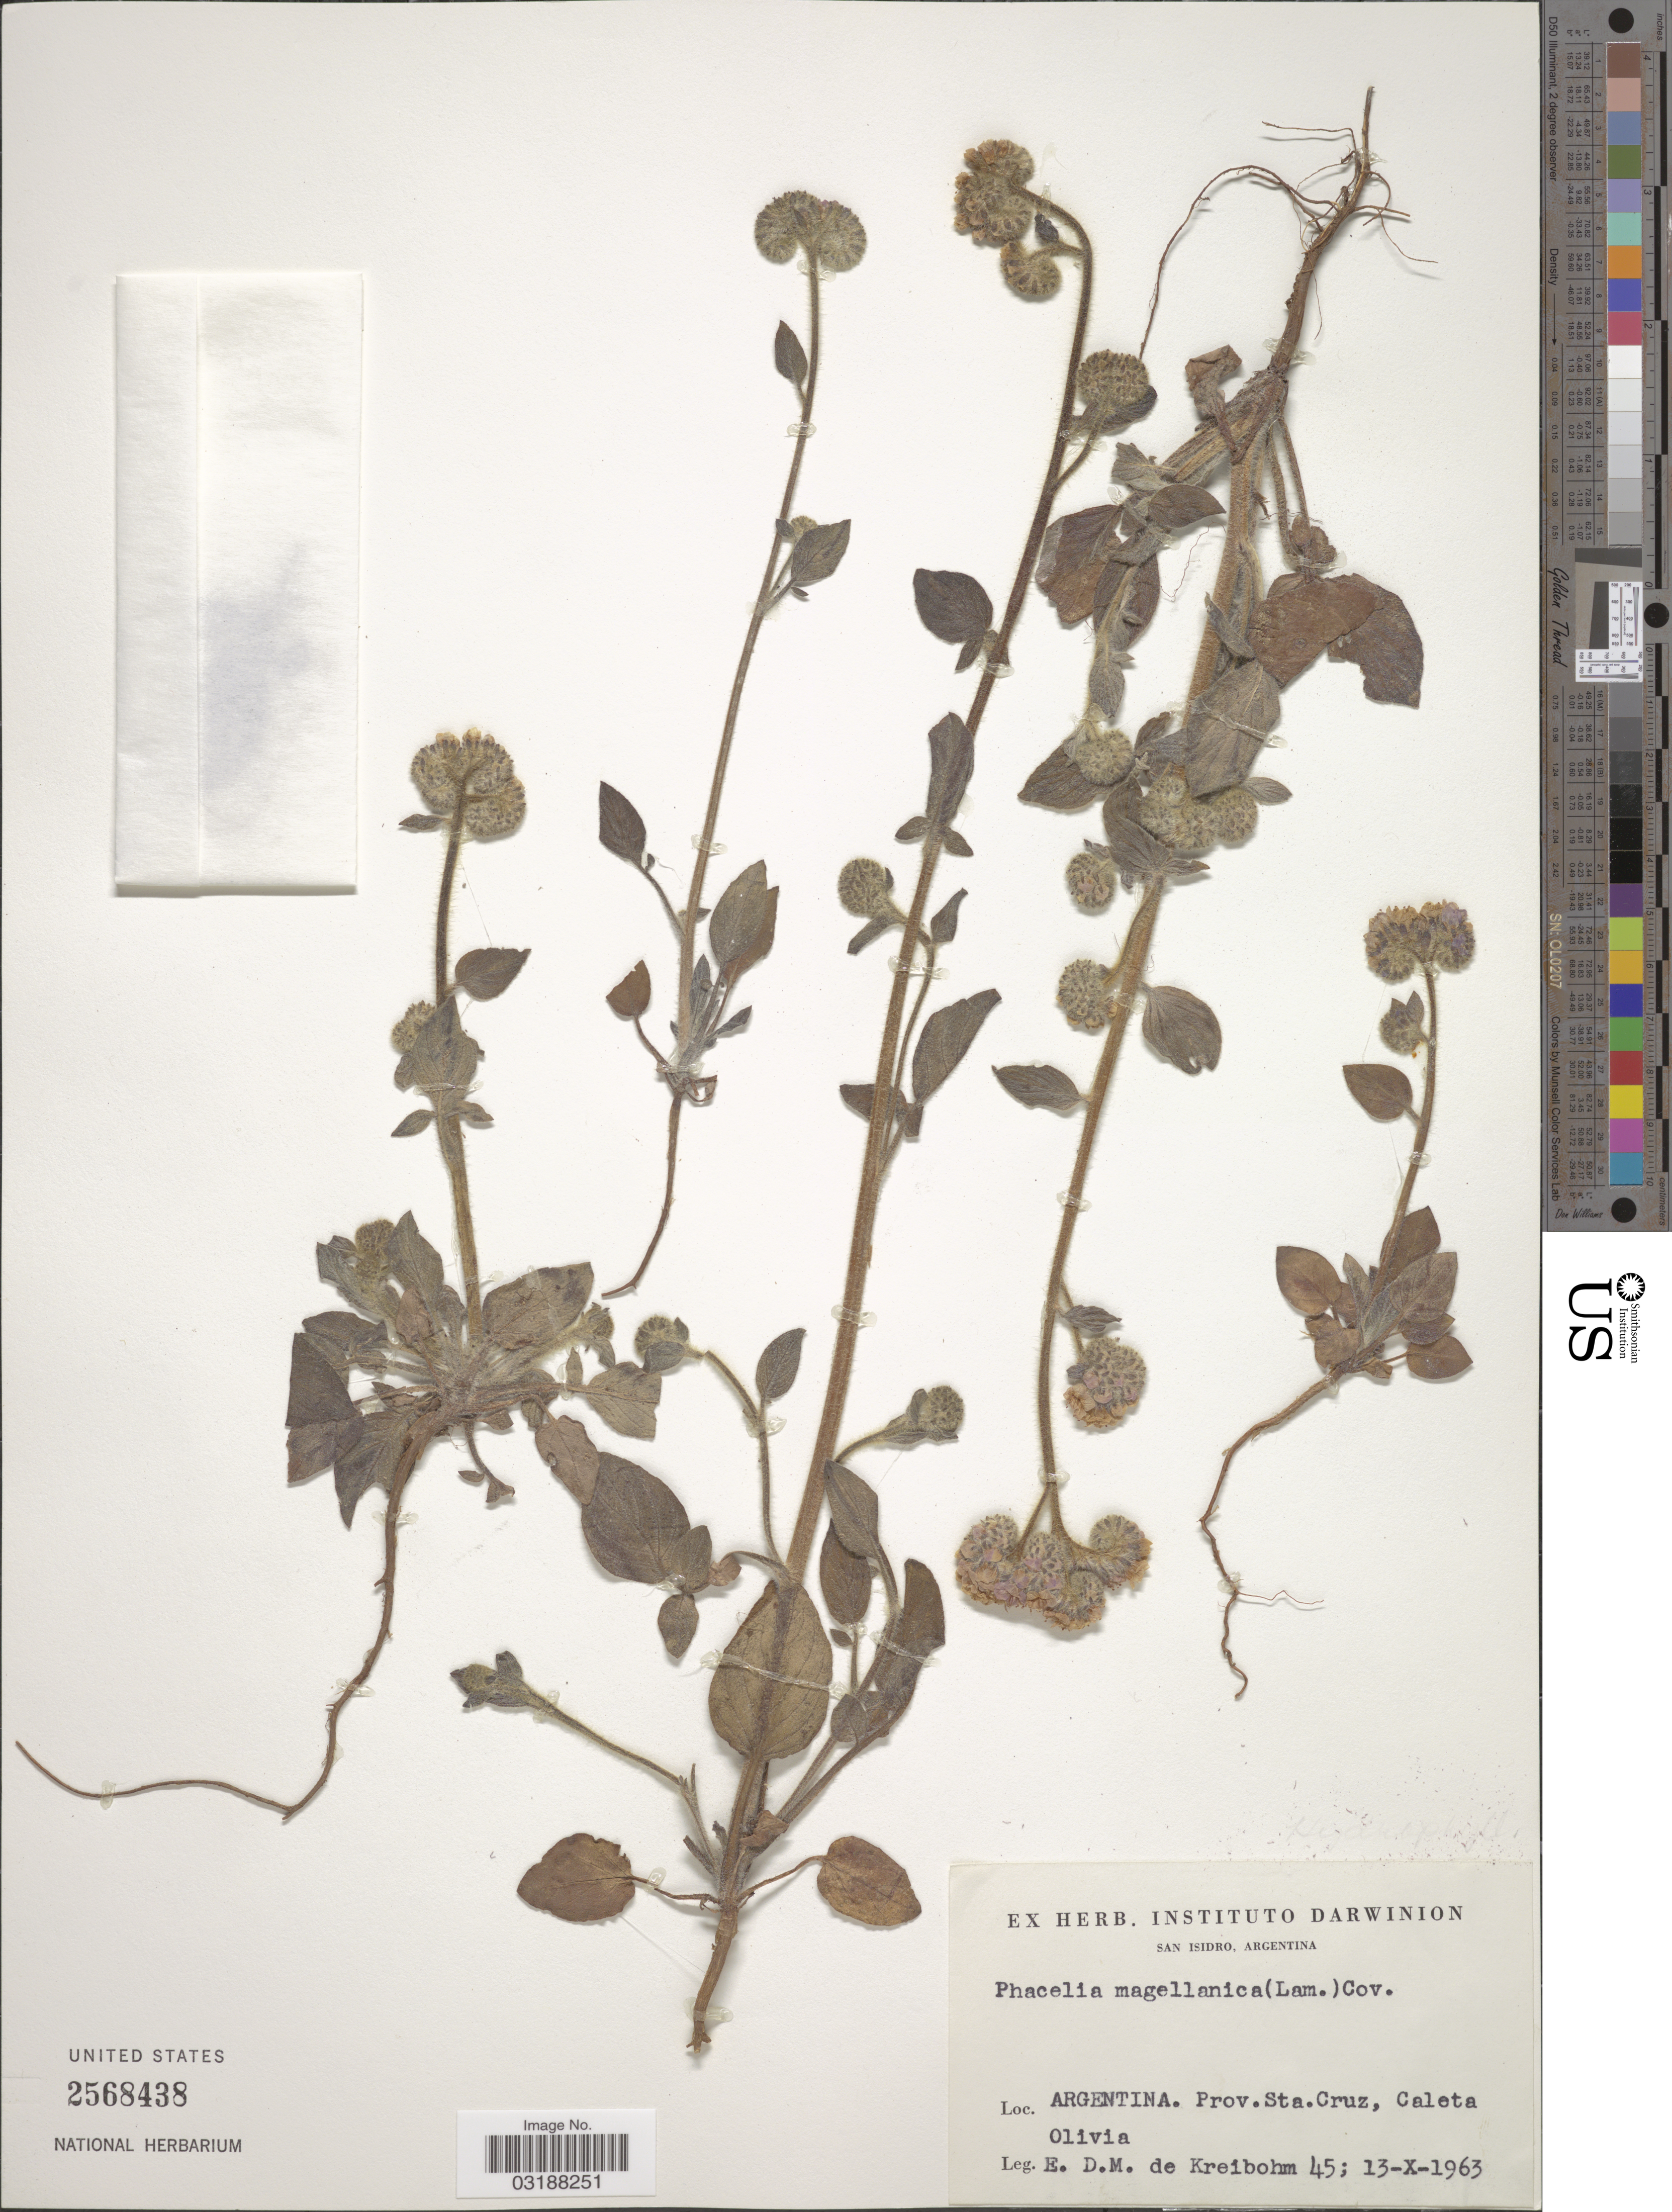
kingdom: Plantae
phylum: Tracheophyta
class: Magnoliopsida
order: Boraginales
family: Hydrophyllaceae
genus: Phacelia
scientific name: Phacelia magellanica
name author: (Lam.) Coville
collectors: E. Kreibohm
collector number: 45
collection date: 1963-10-13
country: Argentina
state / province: Santa Cruz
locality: Prov. Sta. Cruz, Caleta Olivia.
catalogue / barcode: US 2568438